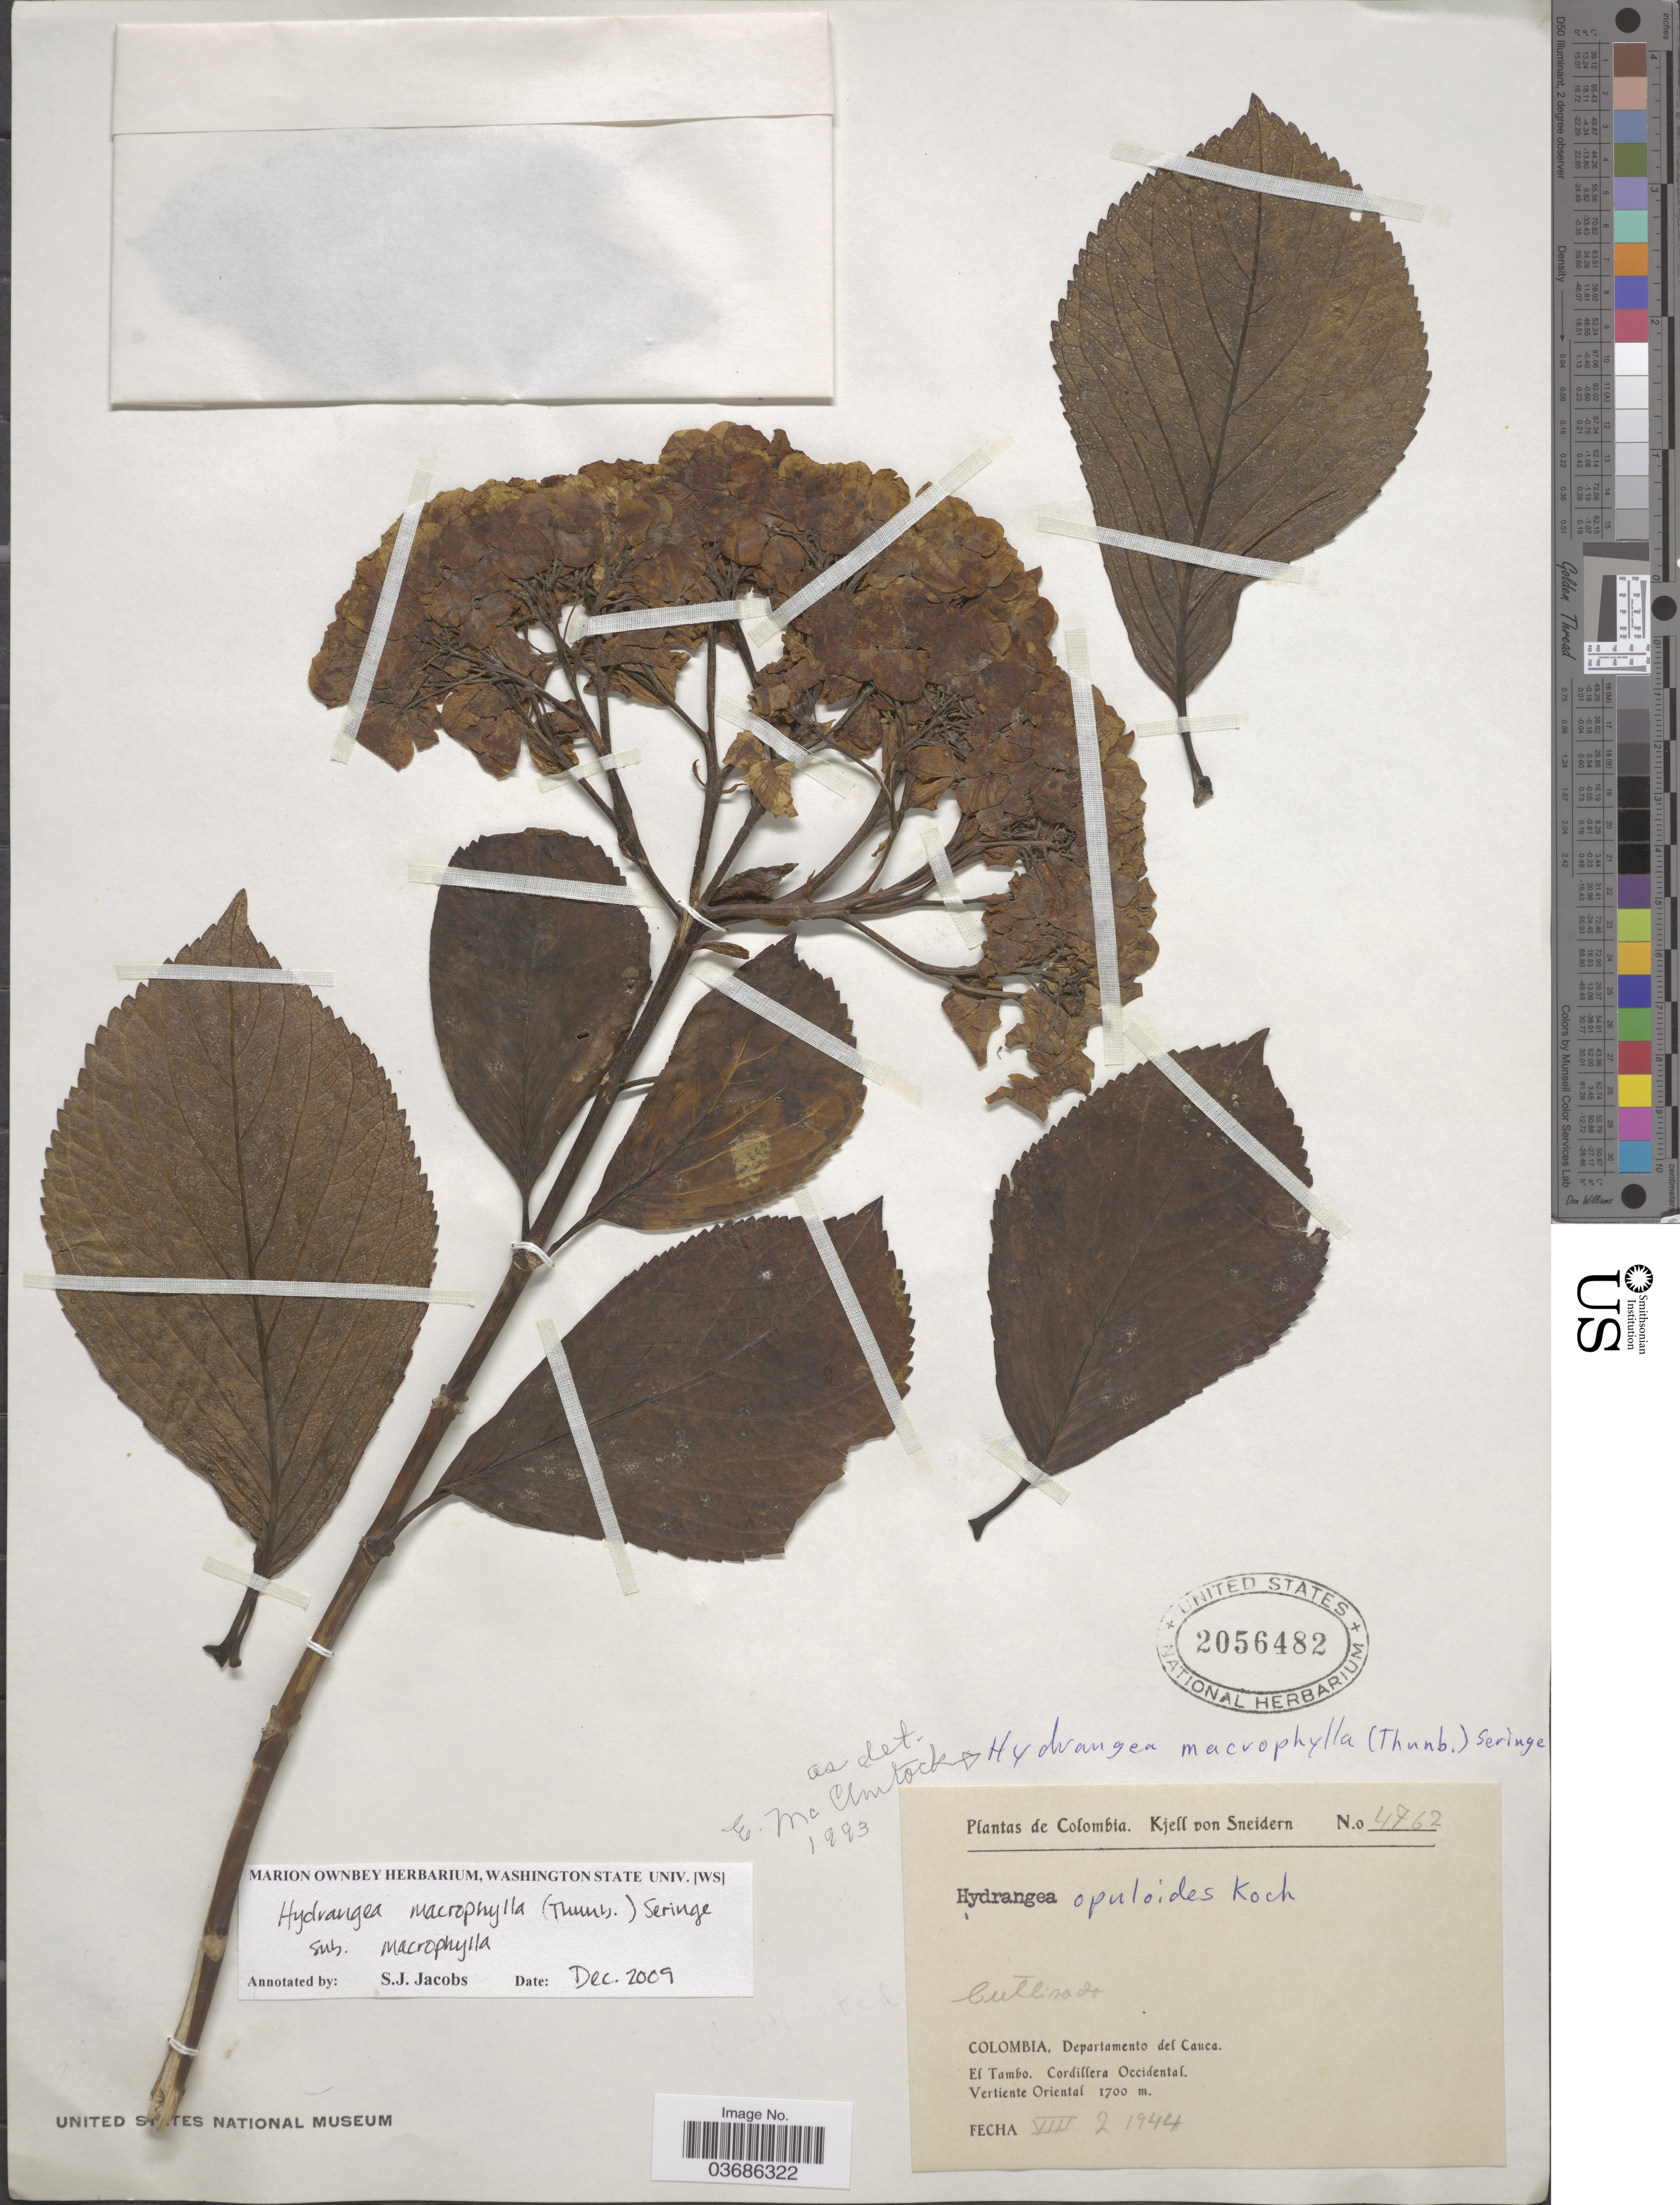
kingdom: Plantae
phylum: Tracheophyta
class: Magnoliopsida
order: Cornales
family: Hydrangeaceae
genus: Hydrangea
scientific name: Hydrangea macrophylla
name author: (Thunb.) Ser.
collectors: K. von Sneidern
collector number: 4762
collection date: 1944-08-02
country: Colombia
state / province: Cauca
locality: Departamento del Cauca. El Tambo. Cordillera Occidental. Vertiente Oriental.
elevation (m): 1700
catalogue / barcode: US 2056482